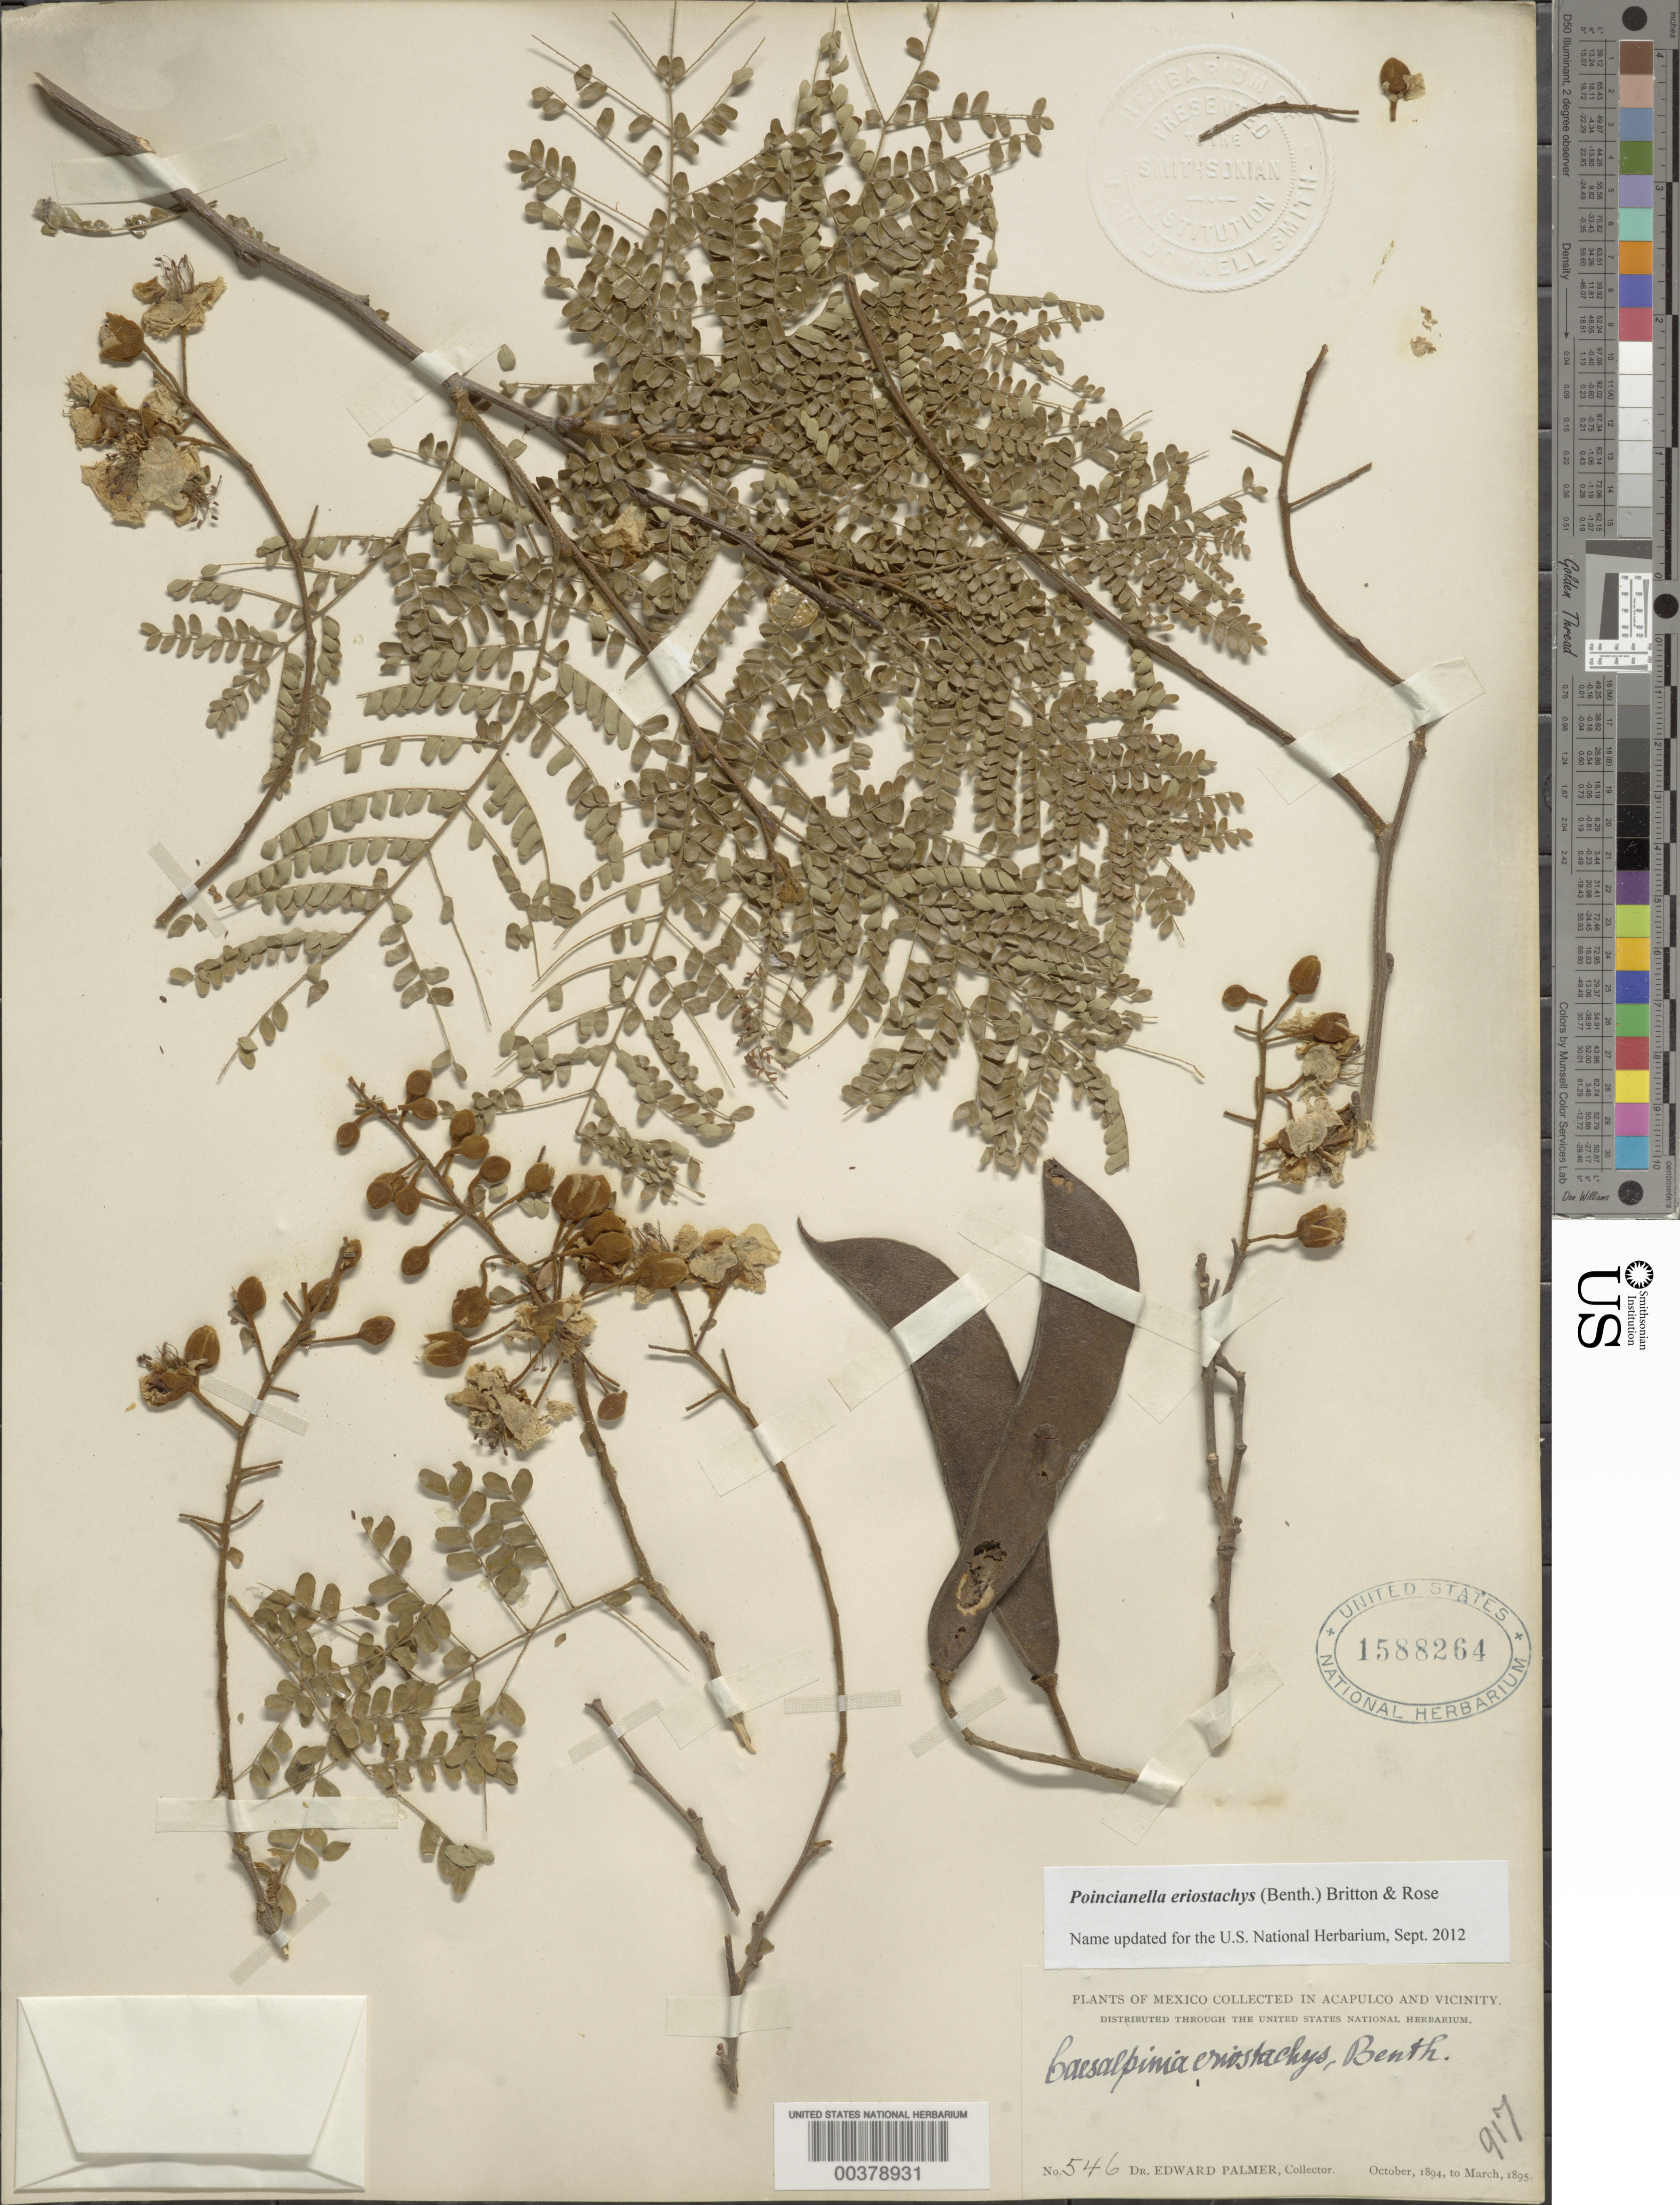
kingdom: Plantae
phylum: Tracheophyta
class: Magnoliopsida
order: Fabales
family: Fabaceae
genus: Cenostigma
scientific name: Cenostigma eriostachys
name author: (Benth.) Gagnon & G.P. Lewis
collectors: E. Palmer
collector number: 546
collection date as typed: Oct 1894 to -- Mar 1895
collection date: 1894-10/1895-03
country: Mexico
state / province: Guerrero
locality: Acapulco and vicinity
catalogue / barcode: US 1588264